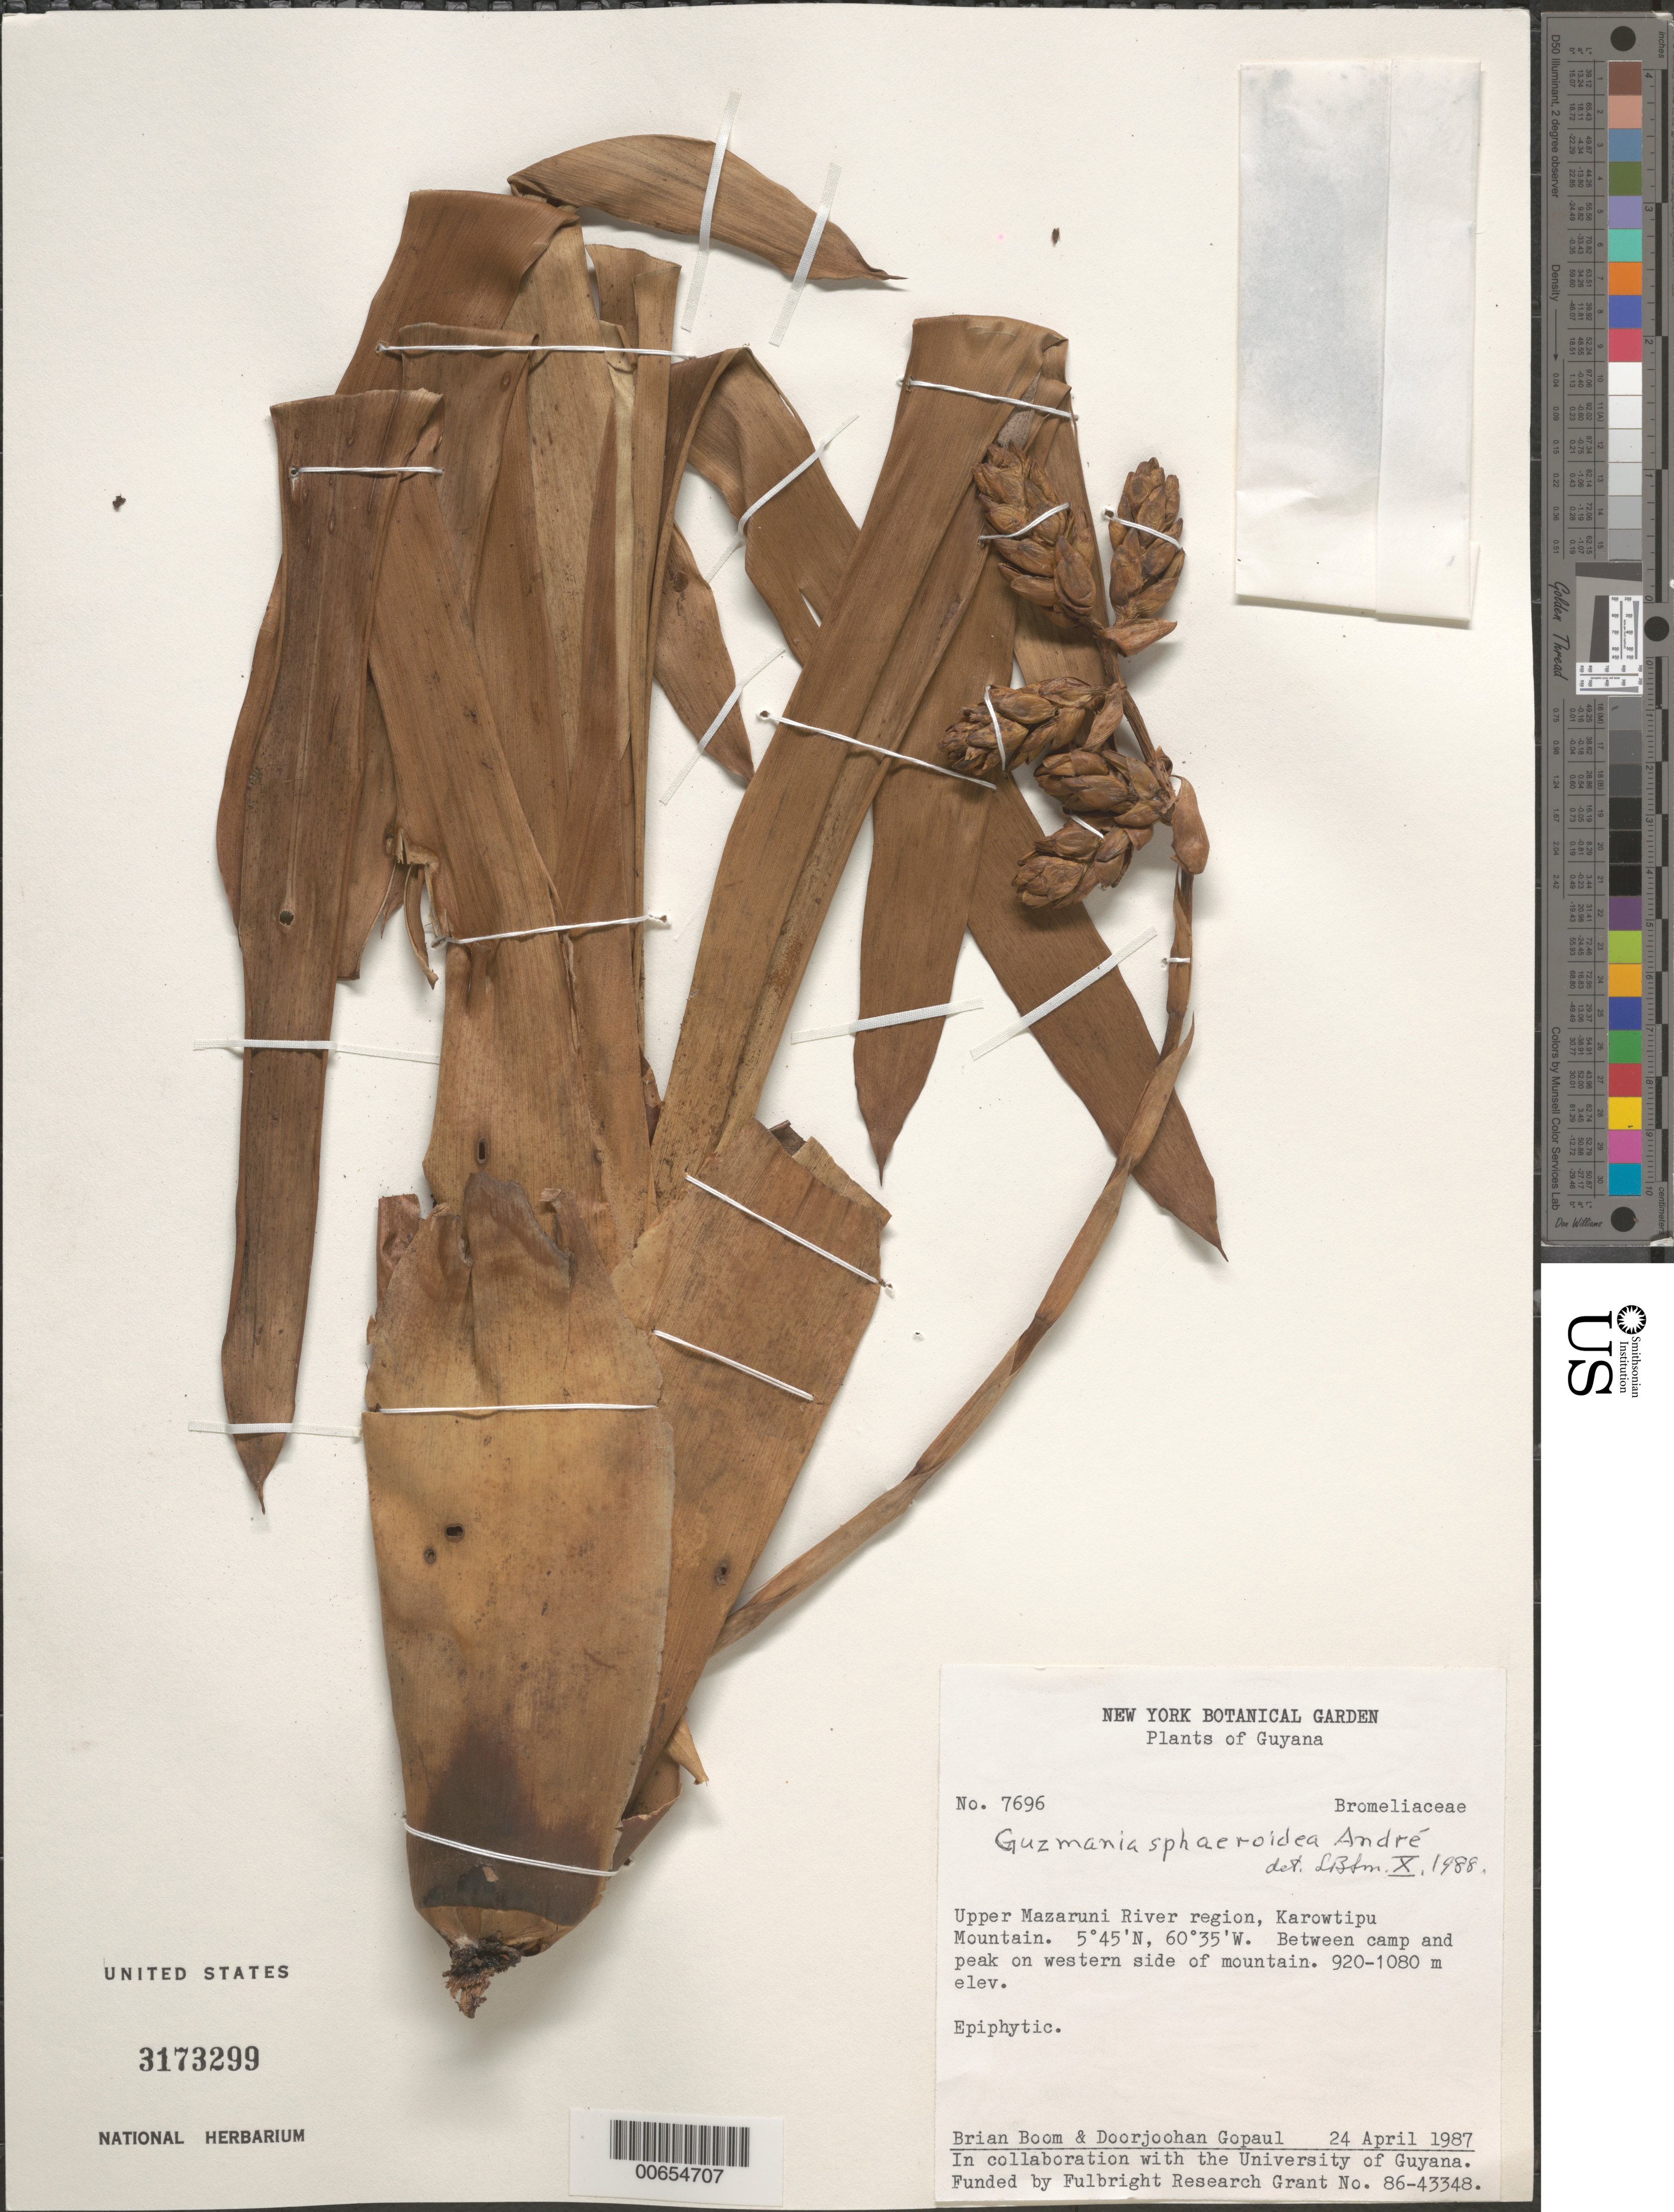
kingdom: Plantae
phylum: Tracheophyta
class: Liliopsida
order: Poales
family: Bromeliaceae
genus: Guzmania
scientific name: Guzmania sphaeroidea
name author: (André) André ex Mez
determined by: Smith, Lyman B., (US), NMNH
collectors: B. M. Boom & D. Gopaul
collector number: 7696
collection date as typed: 24-Apr-87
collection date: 1987-04-24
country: Guyana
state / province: Cuyuni-Mazaruni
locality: Karowtipu Mt., upper Mazaruni R. region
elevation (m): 920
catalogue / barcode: US 3173299